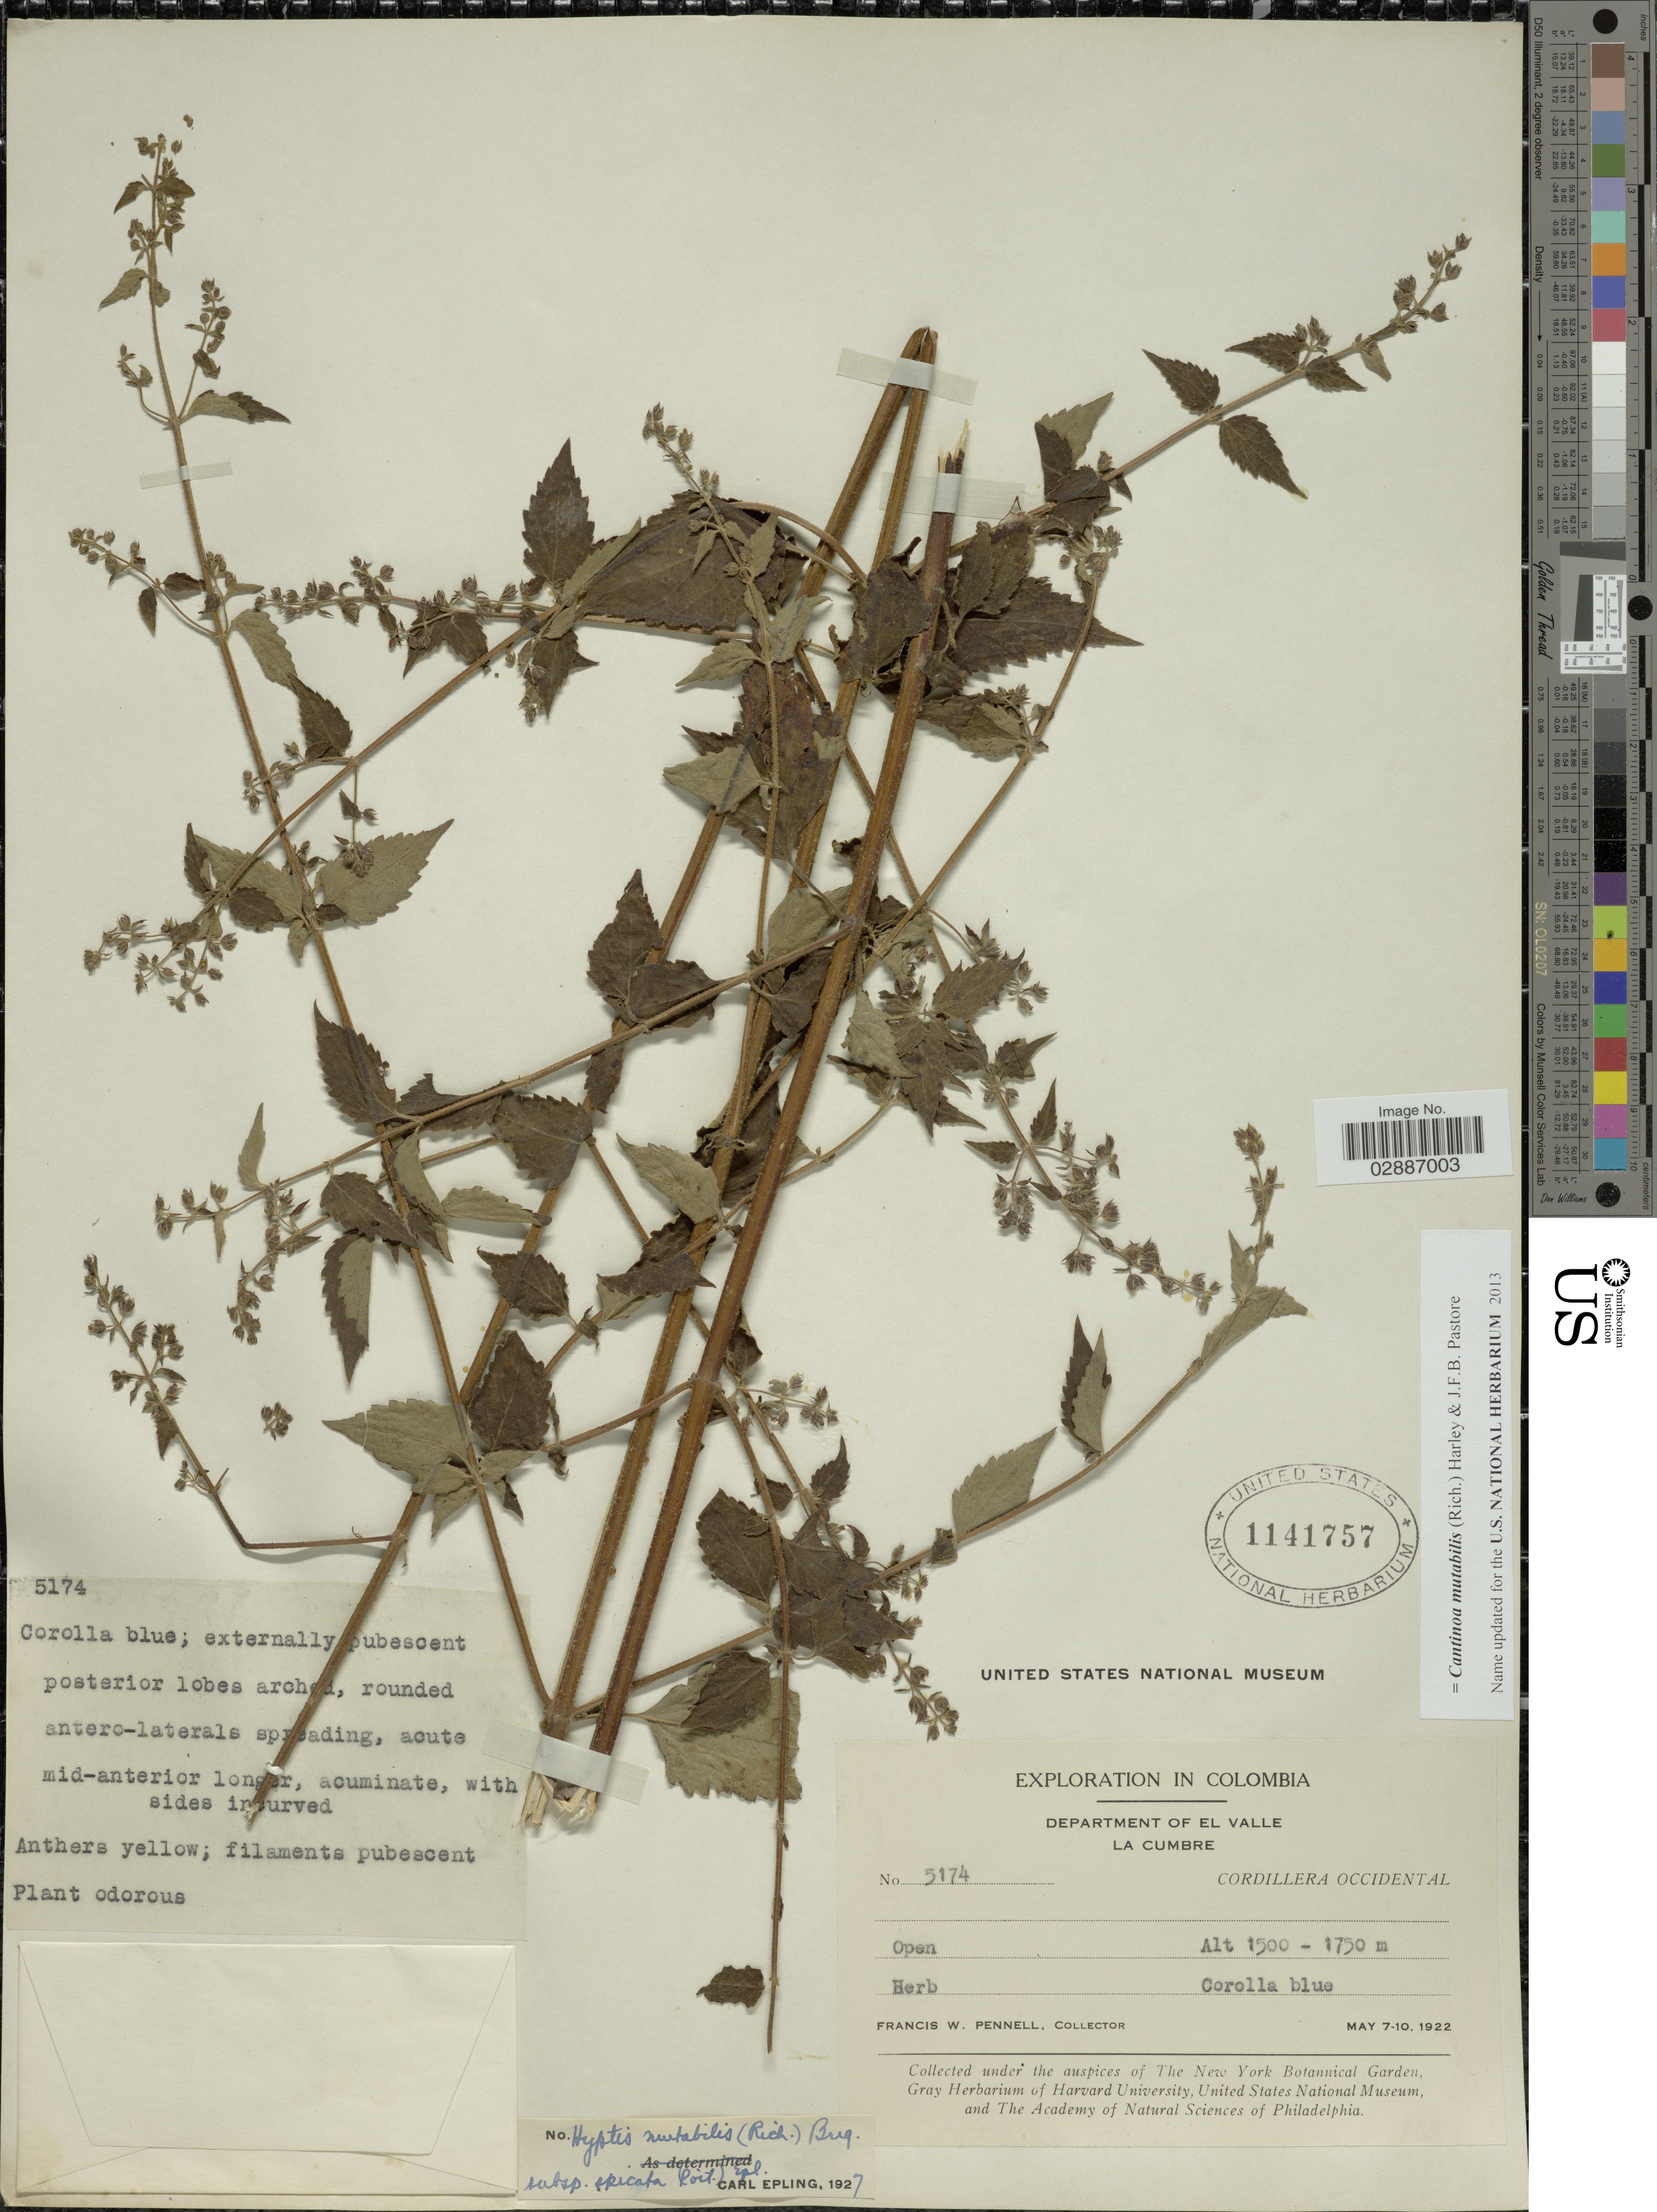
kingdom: Plantae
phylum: Tracheophyta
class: Magnoliopsida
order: Lamiales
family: Lamiaceae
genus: Cantinoa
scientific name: Cantinoa mutabilis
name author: (Epling) Harley & J.F.B. Pastore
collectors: F. W. Pennell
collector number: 5174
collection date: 1922-05-07/1922-05-10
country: Colombia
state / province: Valle del Cauca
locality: Department of El Valle. La Cumbre. Cordillera Occidental.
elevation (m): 1500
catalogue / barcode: US 1141757